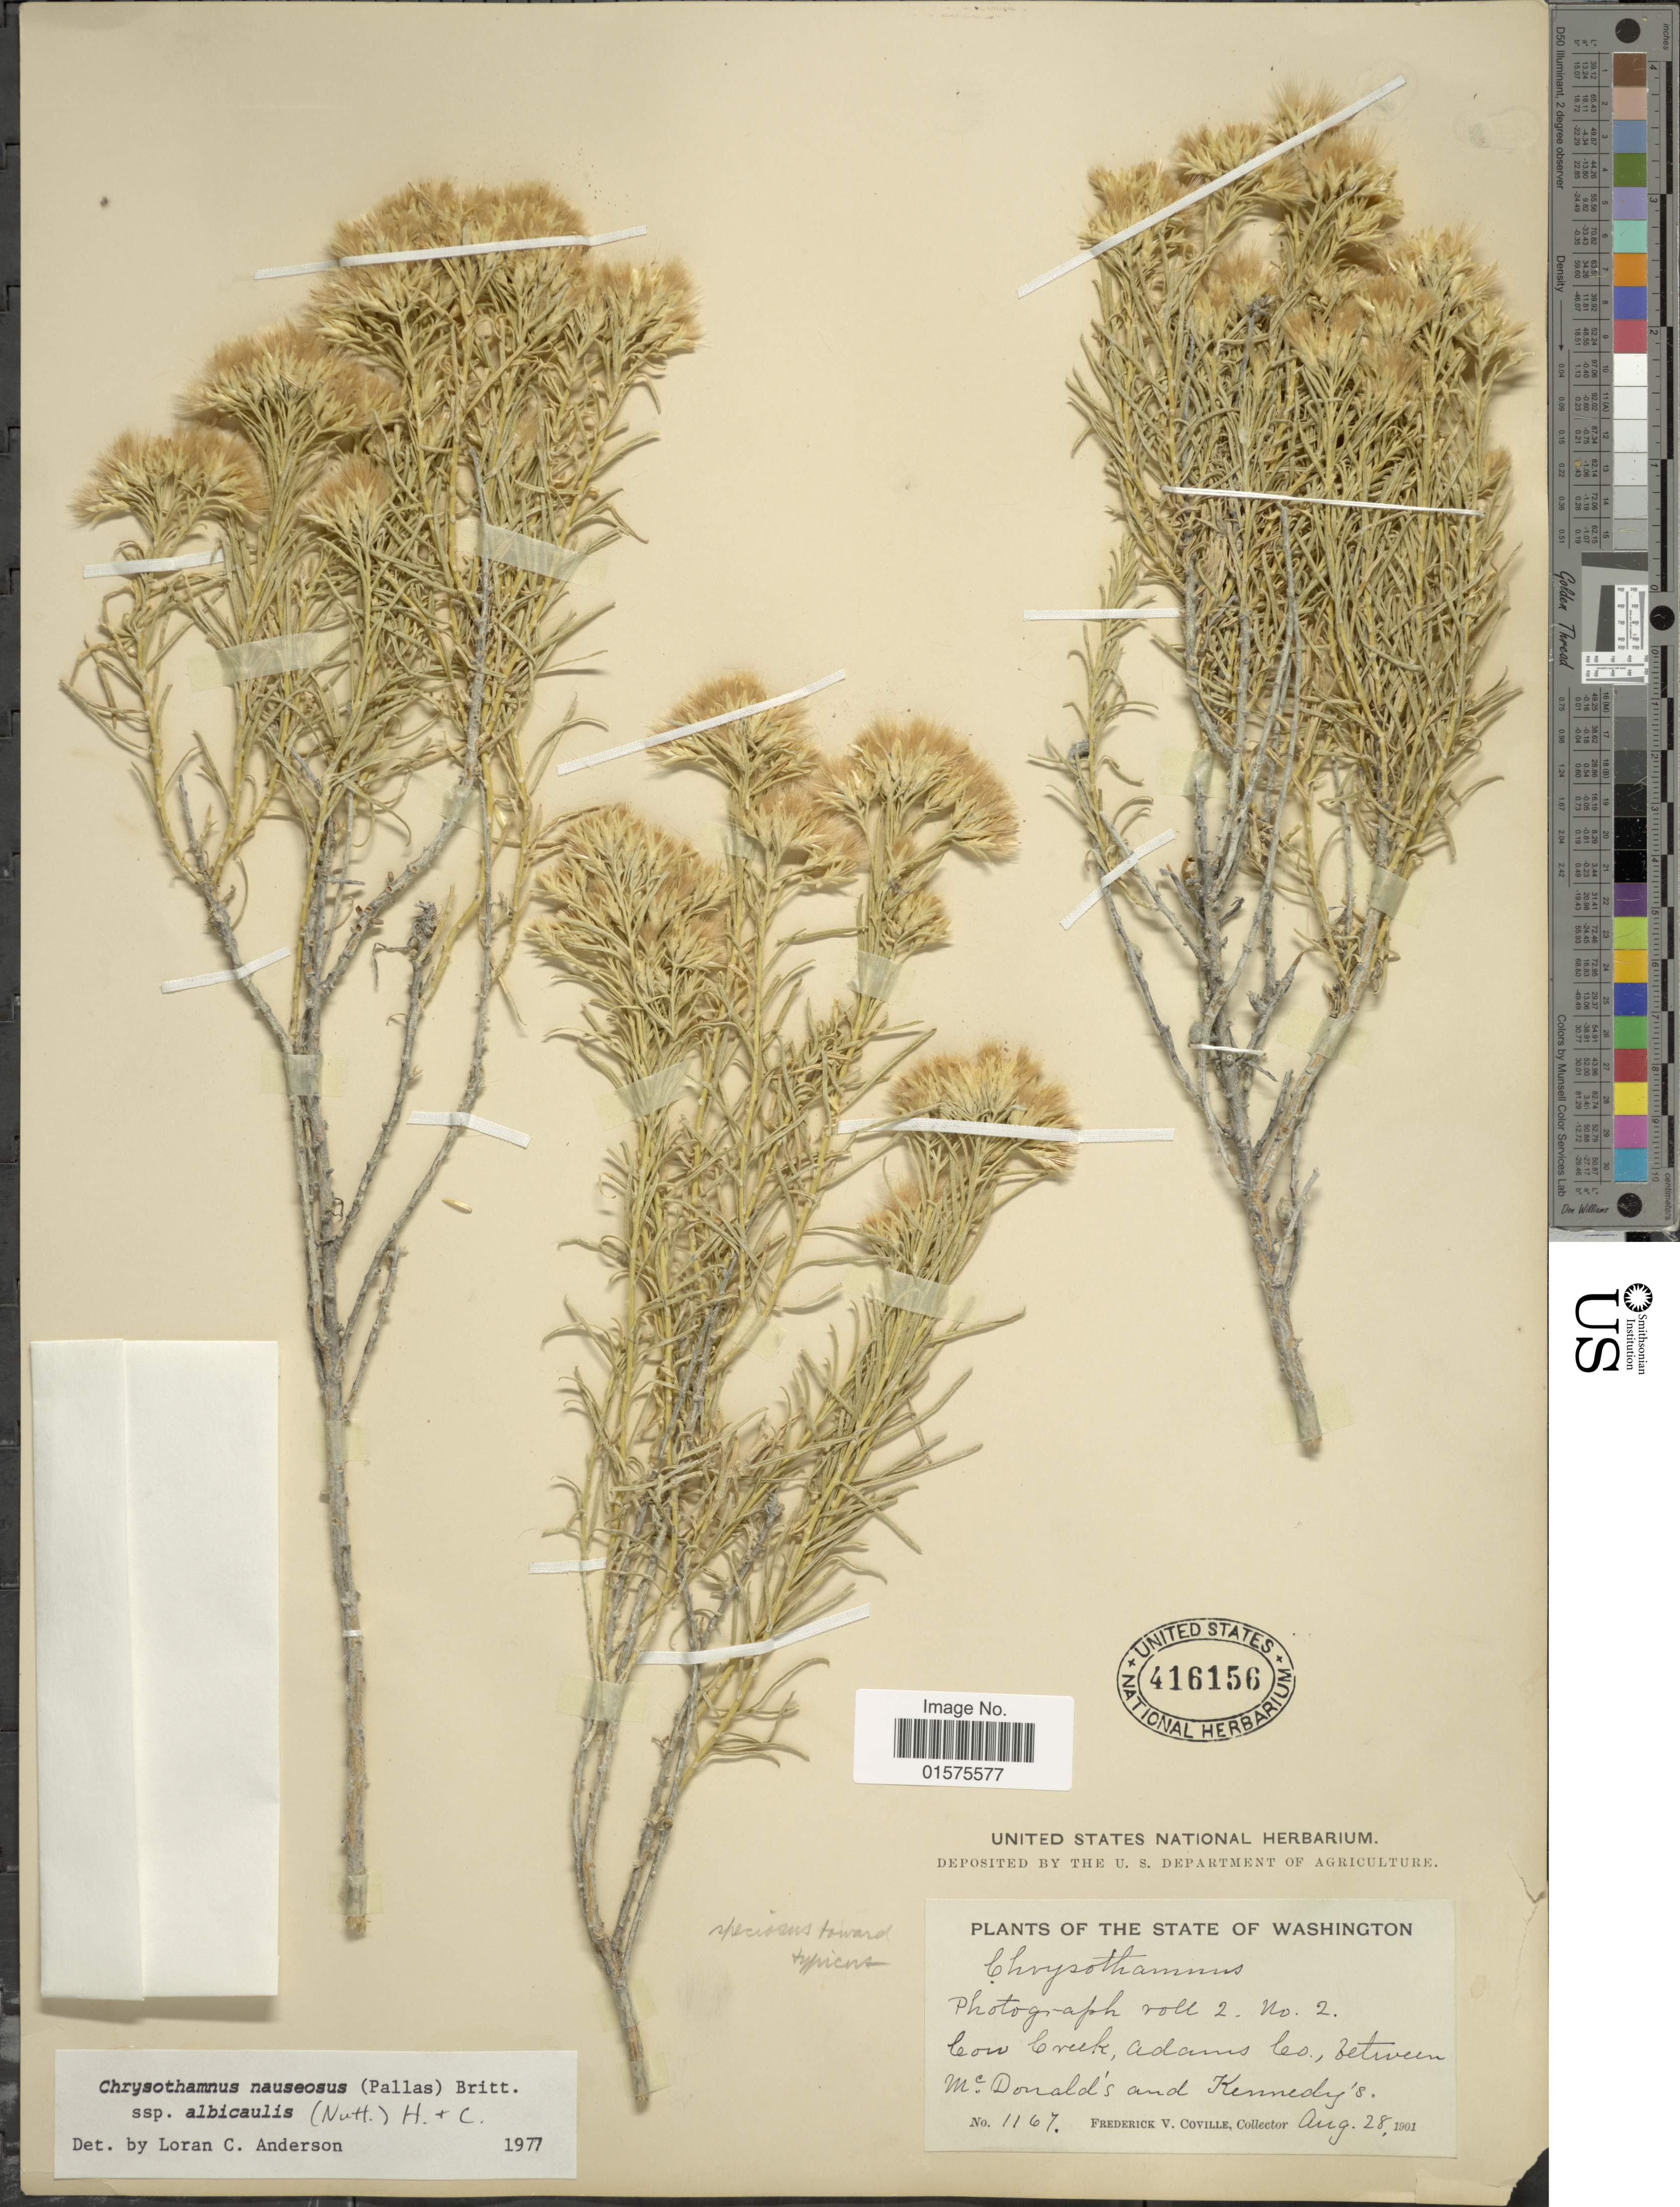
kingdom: Plantae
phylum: Tracheophyta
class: Magnoliopsida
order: Asterales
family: Asteraceae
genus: Ericameria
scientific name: Ericameria nauseosa var. speciosa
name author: (Nutt.) G.L. Nesom & G.I. Baird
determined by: Urbatsch, Lowell E., Curator (LSU), Louisiana State University (UNITED STATES)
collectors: F. V. Coville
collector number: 1167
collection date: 1901-08-28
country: United States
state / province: Washington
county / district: Adams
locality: Cow Creek, Adams Co. between McDonald's and Kennedy's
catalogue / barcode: US 416156